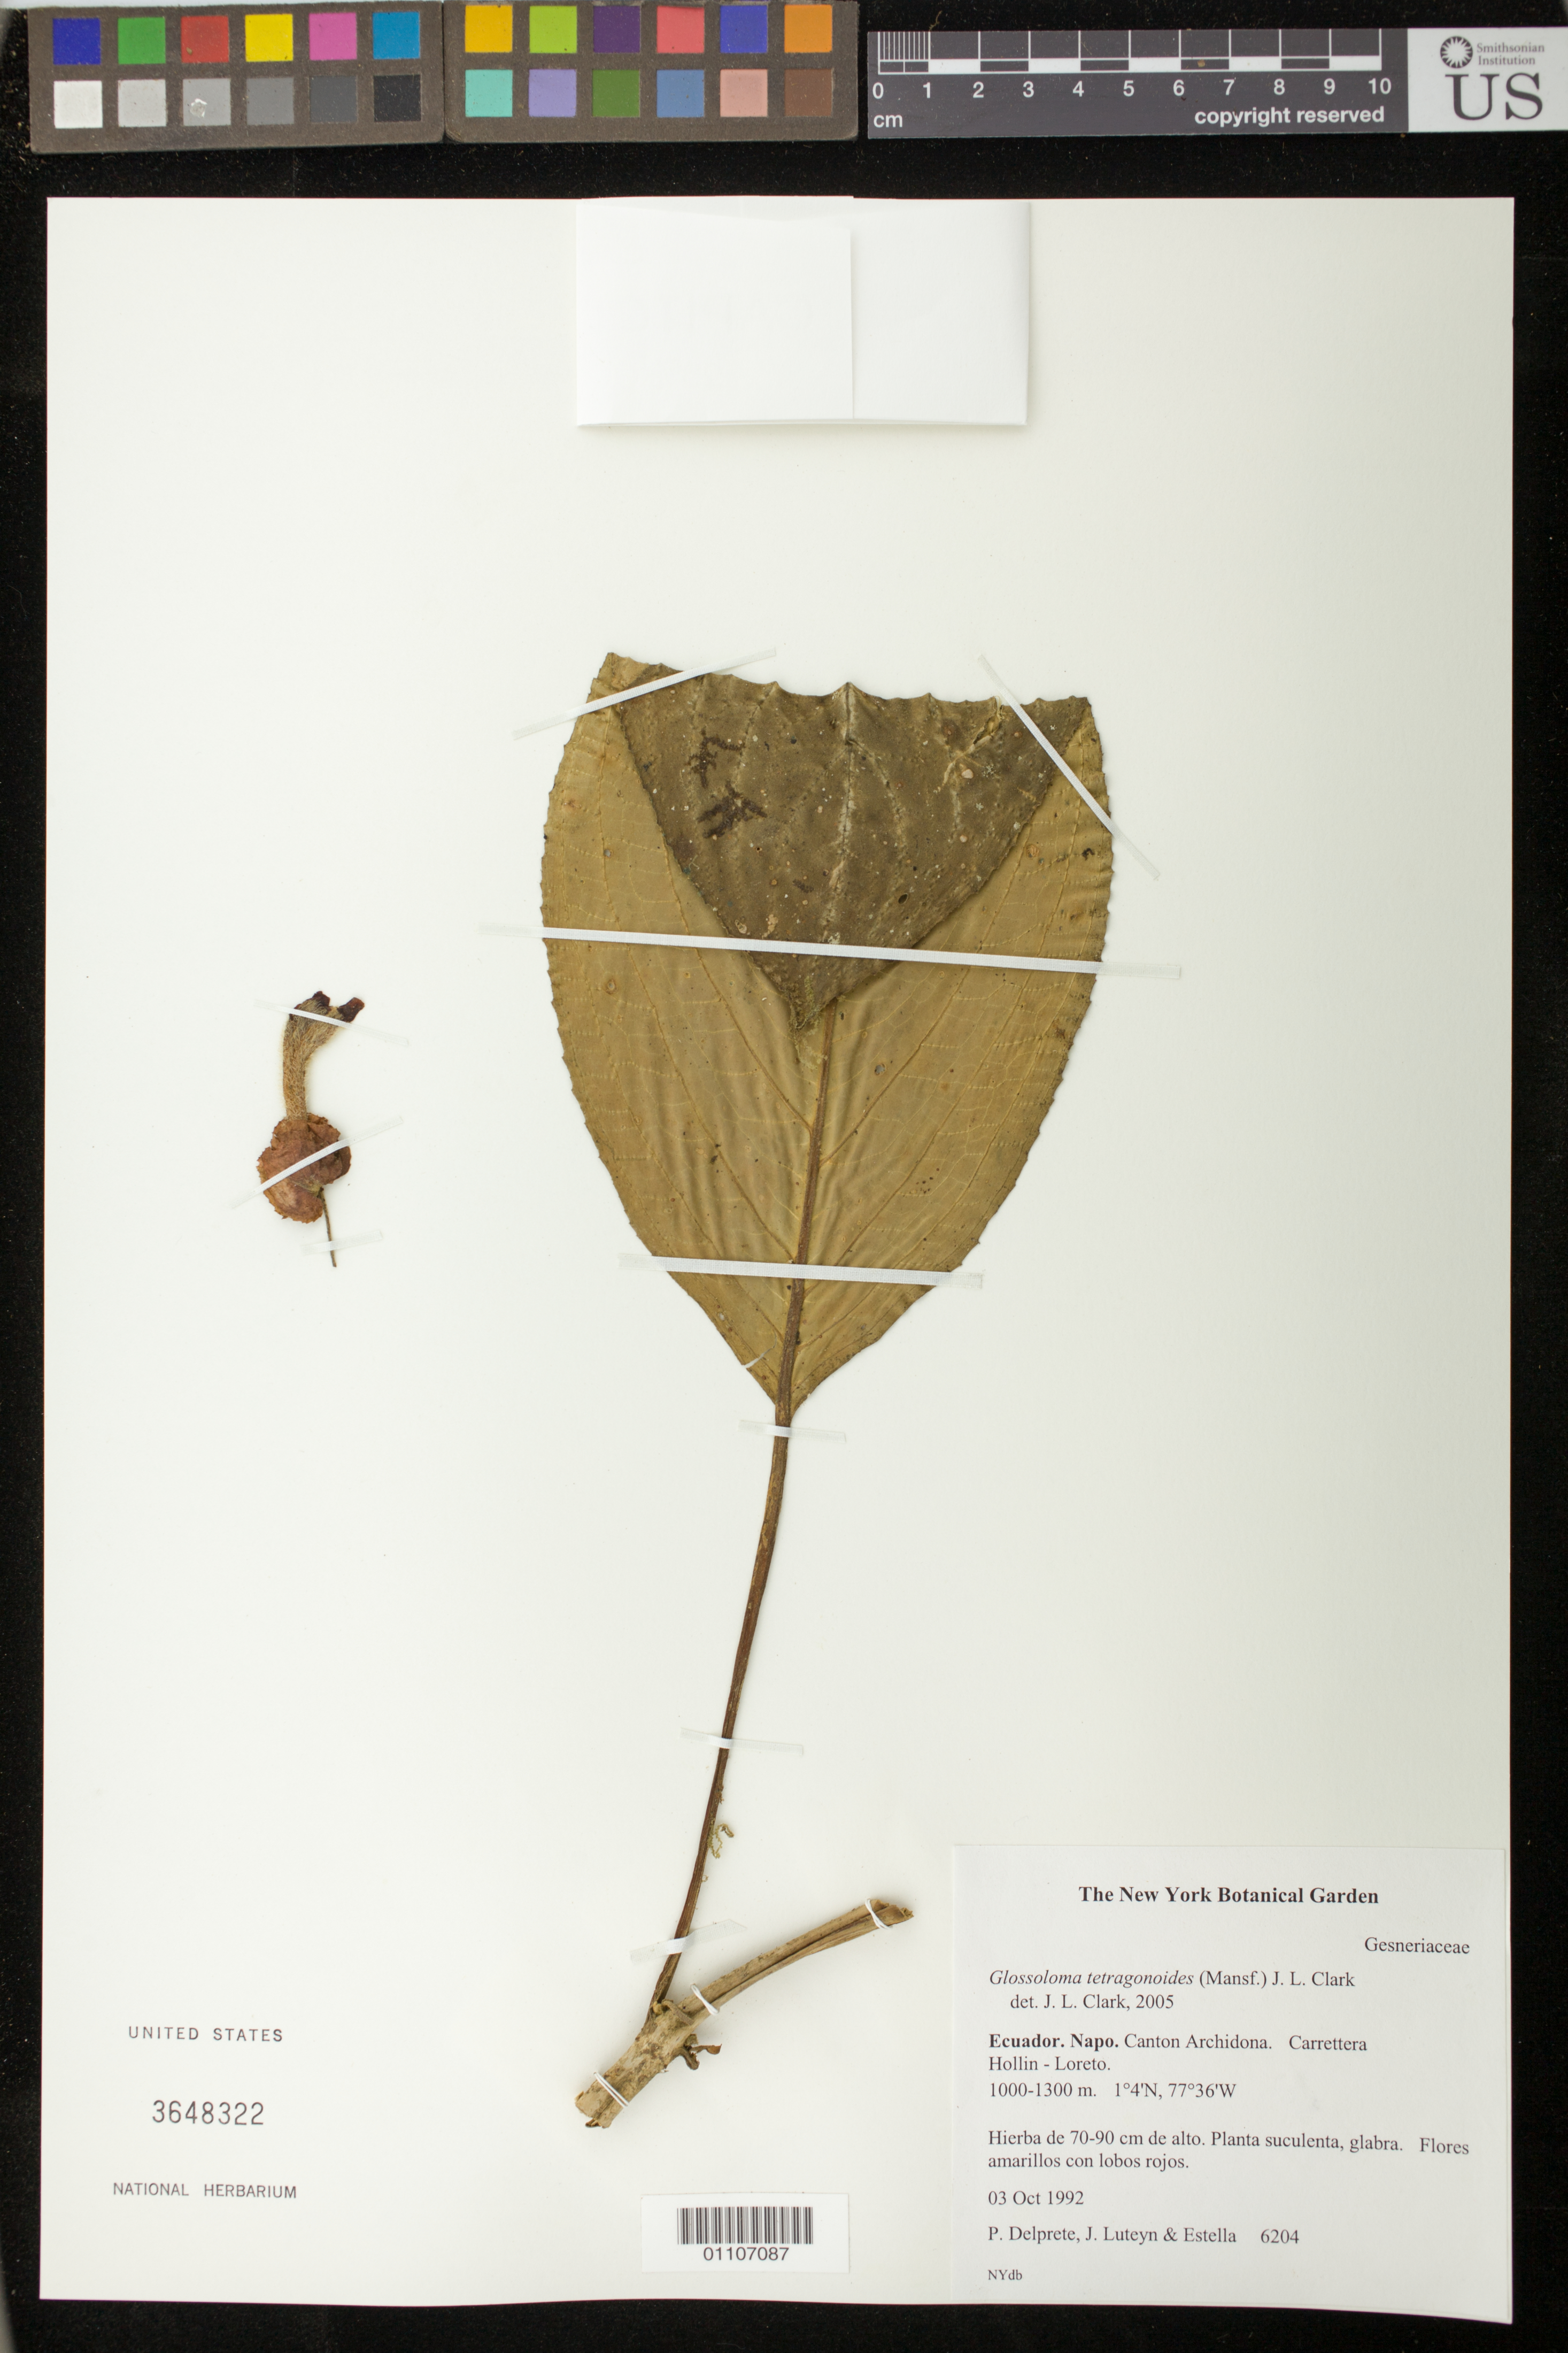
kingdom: Plantae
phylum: Tracheophyta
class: Magnoliopsida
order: Lamiales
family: Gesneriaceae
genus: Glossoloma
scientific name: Glossoloma tetragonoides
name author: (Mansf.) J.L. Clark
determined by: Clark, J. L., (SEL), The Marie Selby Botanical Garden (UNITED STATES)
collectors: P. G. Delprete & J. L. Luteyn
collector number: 6204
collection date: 1992-10-03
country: Ecuador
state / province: Napo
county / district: Archidona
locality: Carretter, Hollin-Loreto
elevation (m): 1000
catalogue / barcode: US 3648322